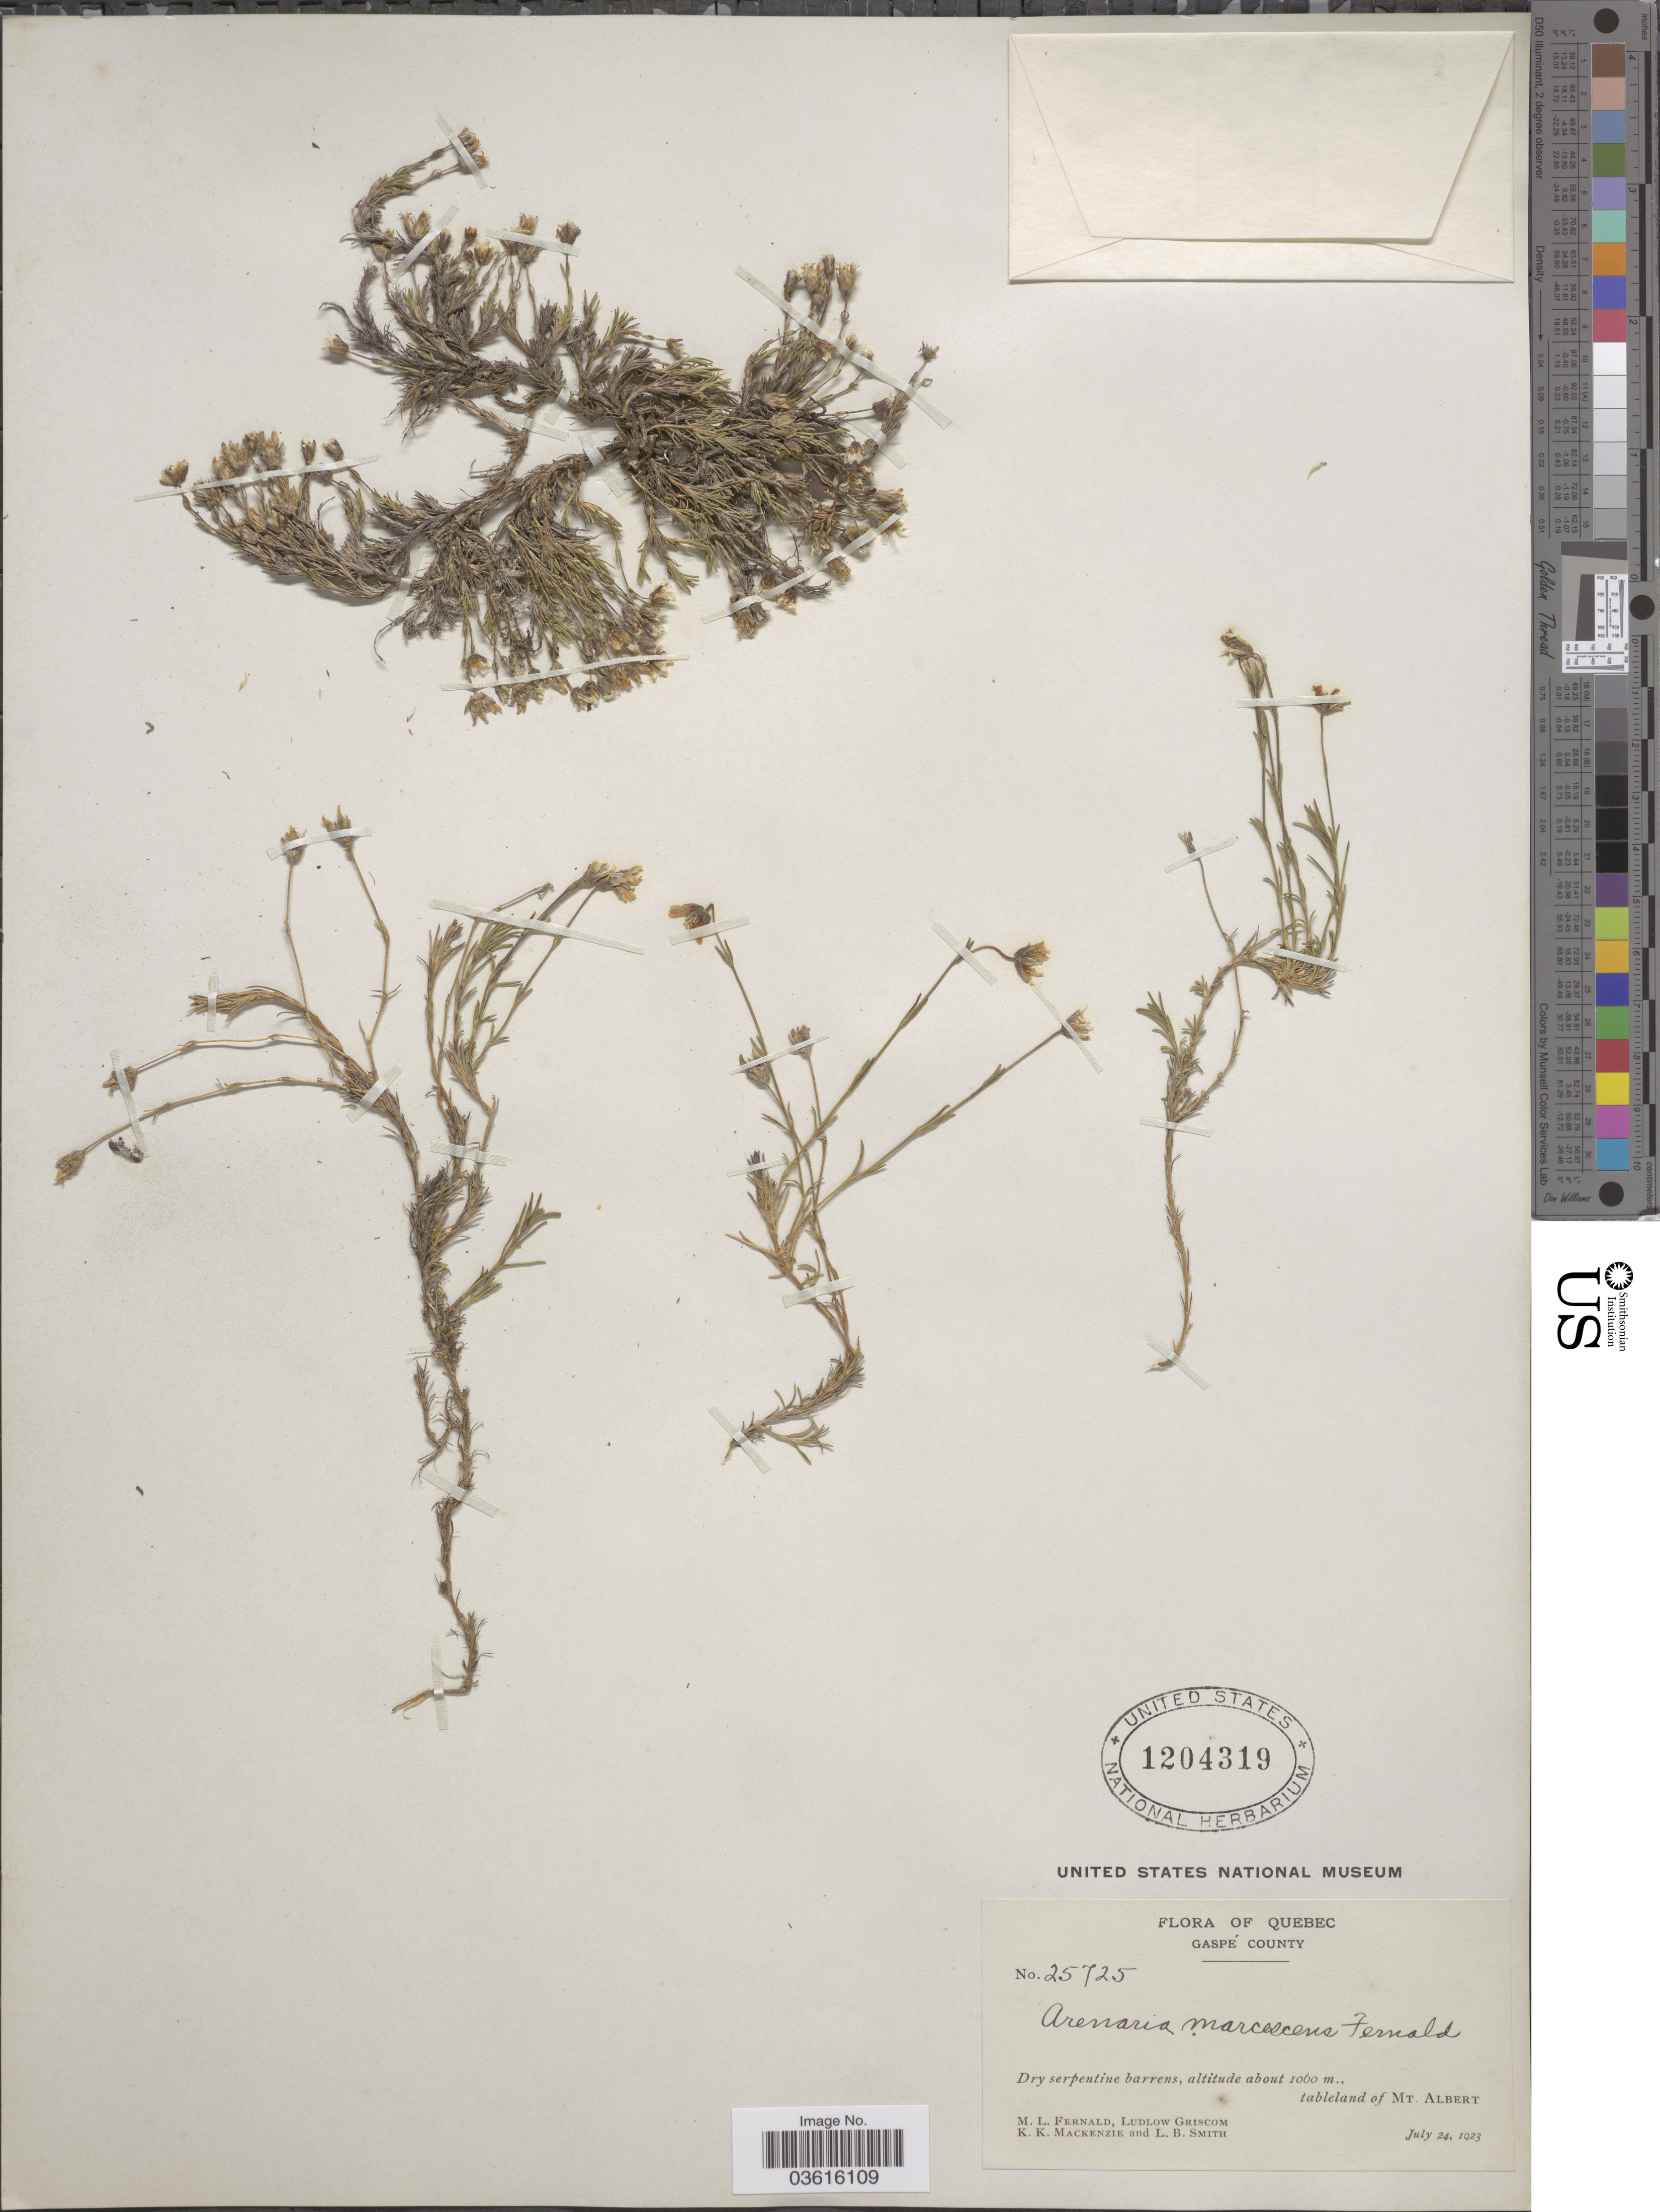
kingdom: Plantae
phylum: Tracheophyta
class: Magnoliopsida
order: Caryophyllales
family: Caryophyllaceae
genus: Cherleria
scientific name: Cherleria marcescens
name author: (Fernald) A.J. Moore & Dillenb.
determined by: Strong, Mark T., (BOT), Smithsonian Institution - National Museum of Natural History (UNITED STATES)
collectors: M. L. Fernald, L. Griscom, K. K. Mackenzie & L. Smith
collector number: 25725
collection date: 1923-07-24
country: Canada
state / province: Quebec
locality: Gaspé County. Tableland of Mt. Albert.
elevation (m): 1060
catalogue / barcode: US 1204319